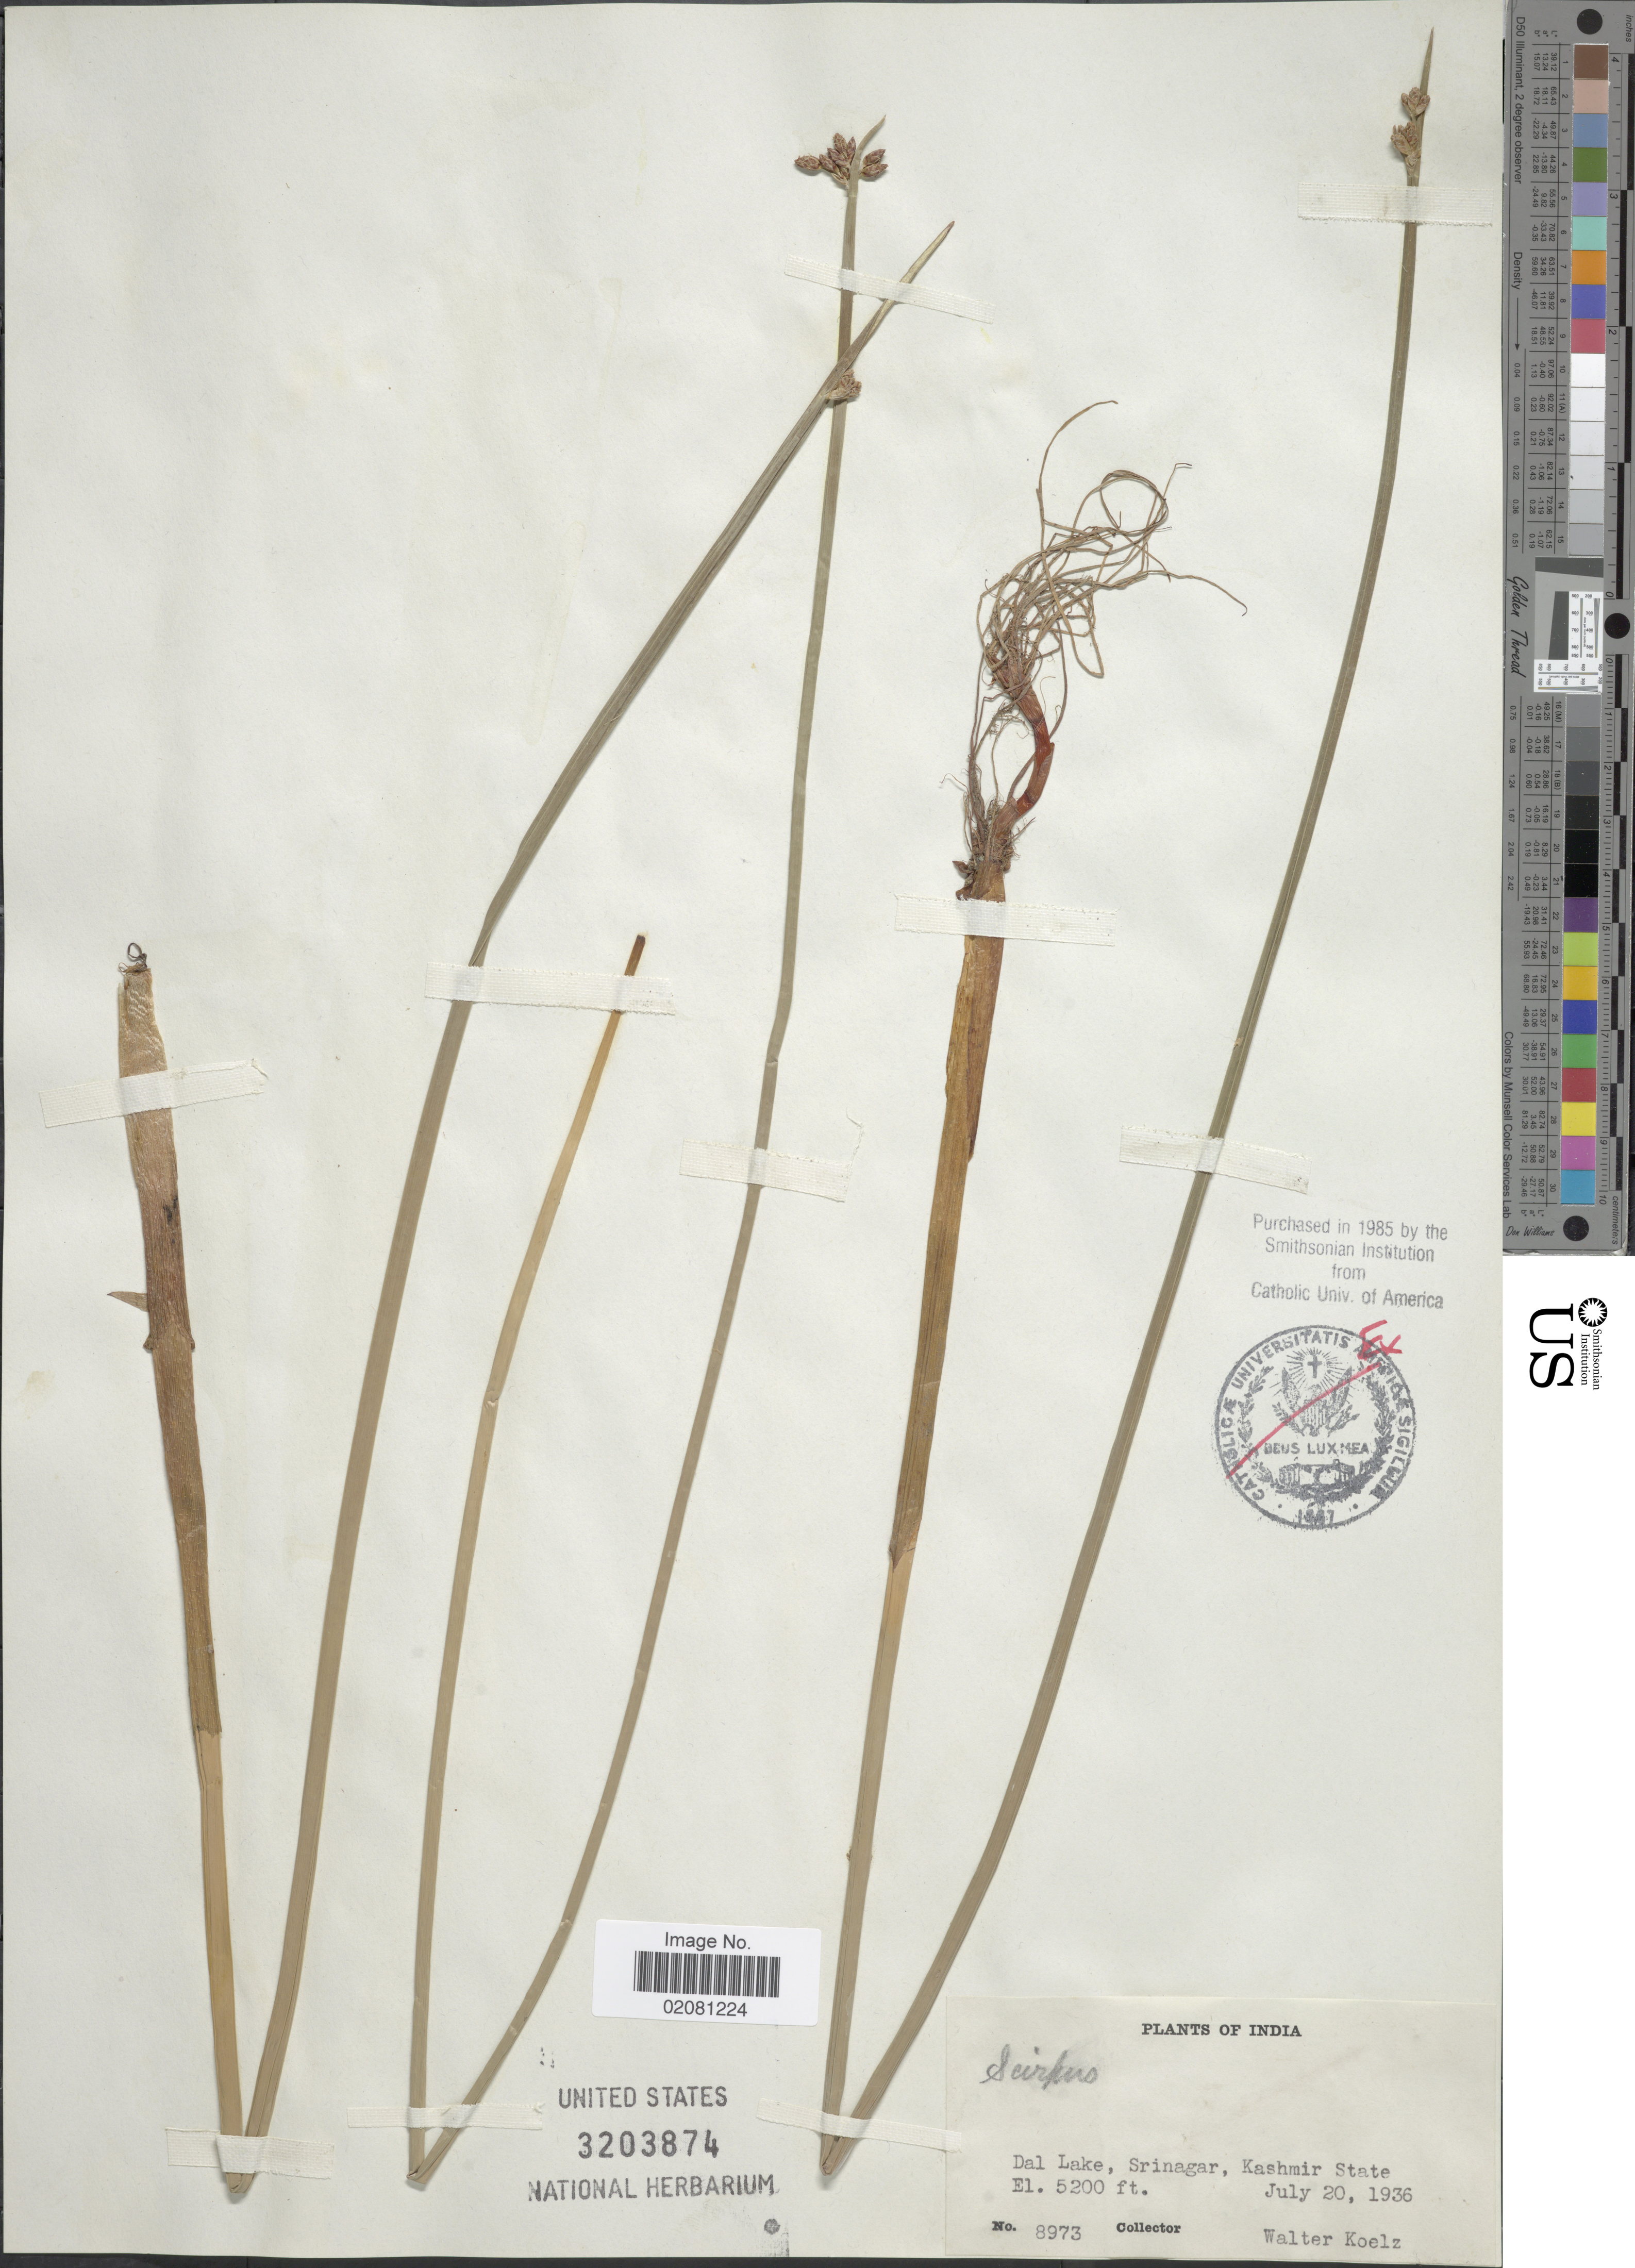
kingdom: Plantae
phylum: Tracheophyta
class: Liliopsida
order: Poales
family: Cyperaceae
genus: Schoenoplectus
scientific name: Schoenoplectus sp.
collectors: W. N. Koelz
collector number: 8973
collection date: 1936-07-20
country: India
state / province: Jammu and Kashmir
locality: Dal Lake, Srinagar, Kashmir State.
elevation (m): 1585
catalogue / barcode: US 3203874